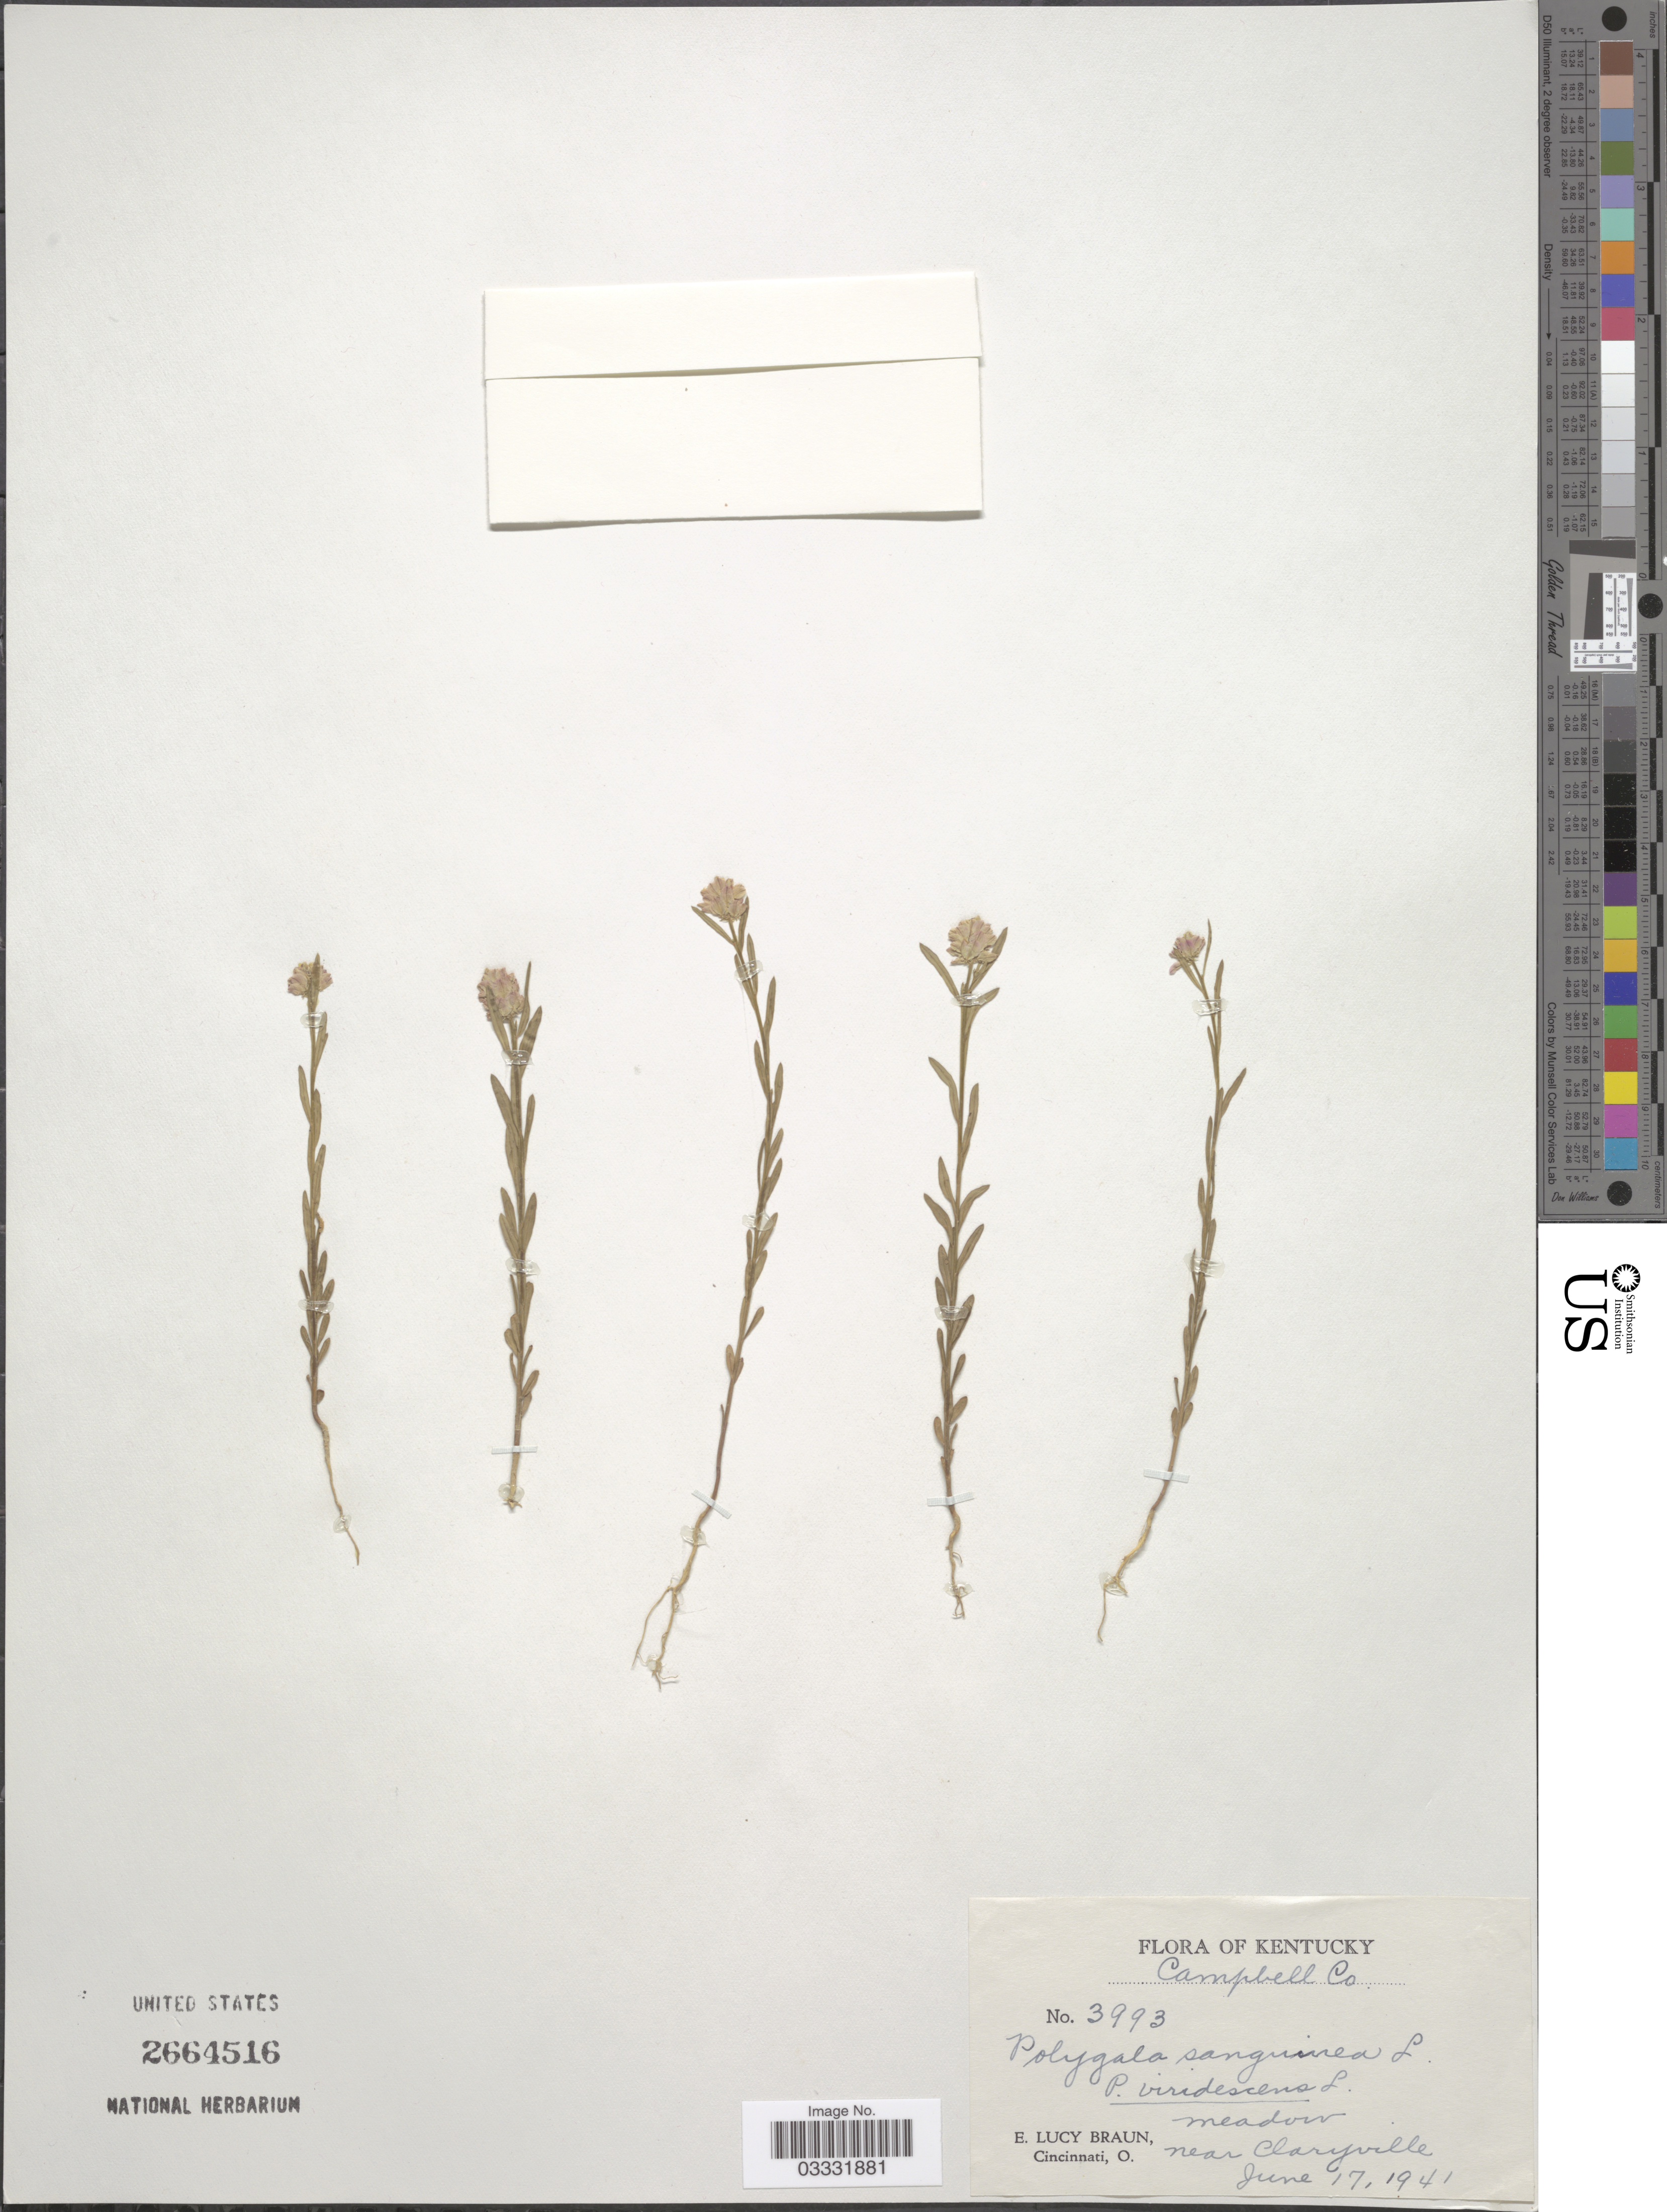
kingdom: Plantae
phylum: Tracheophyta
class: Magnoliopsida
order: Fabales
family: Polygalaceae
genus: Polygala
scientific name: Polygala sanguinea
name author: L.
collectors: E. L. Braun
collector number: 3993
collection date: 1941-06-17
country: United States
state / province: Kentucky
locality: Campbell Co. Meadow near Claryville.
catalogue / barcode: US 2664516